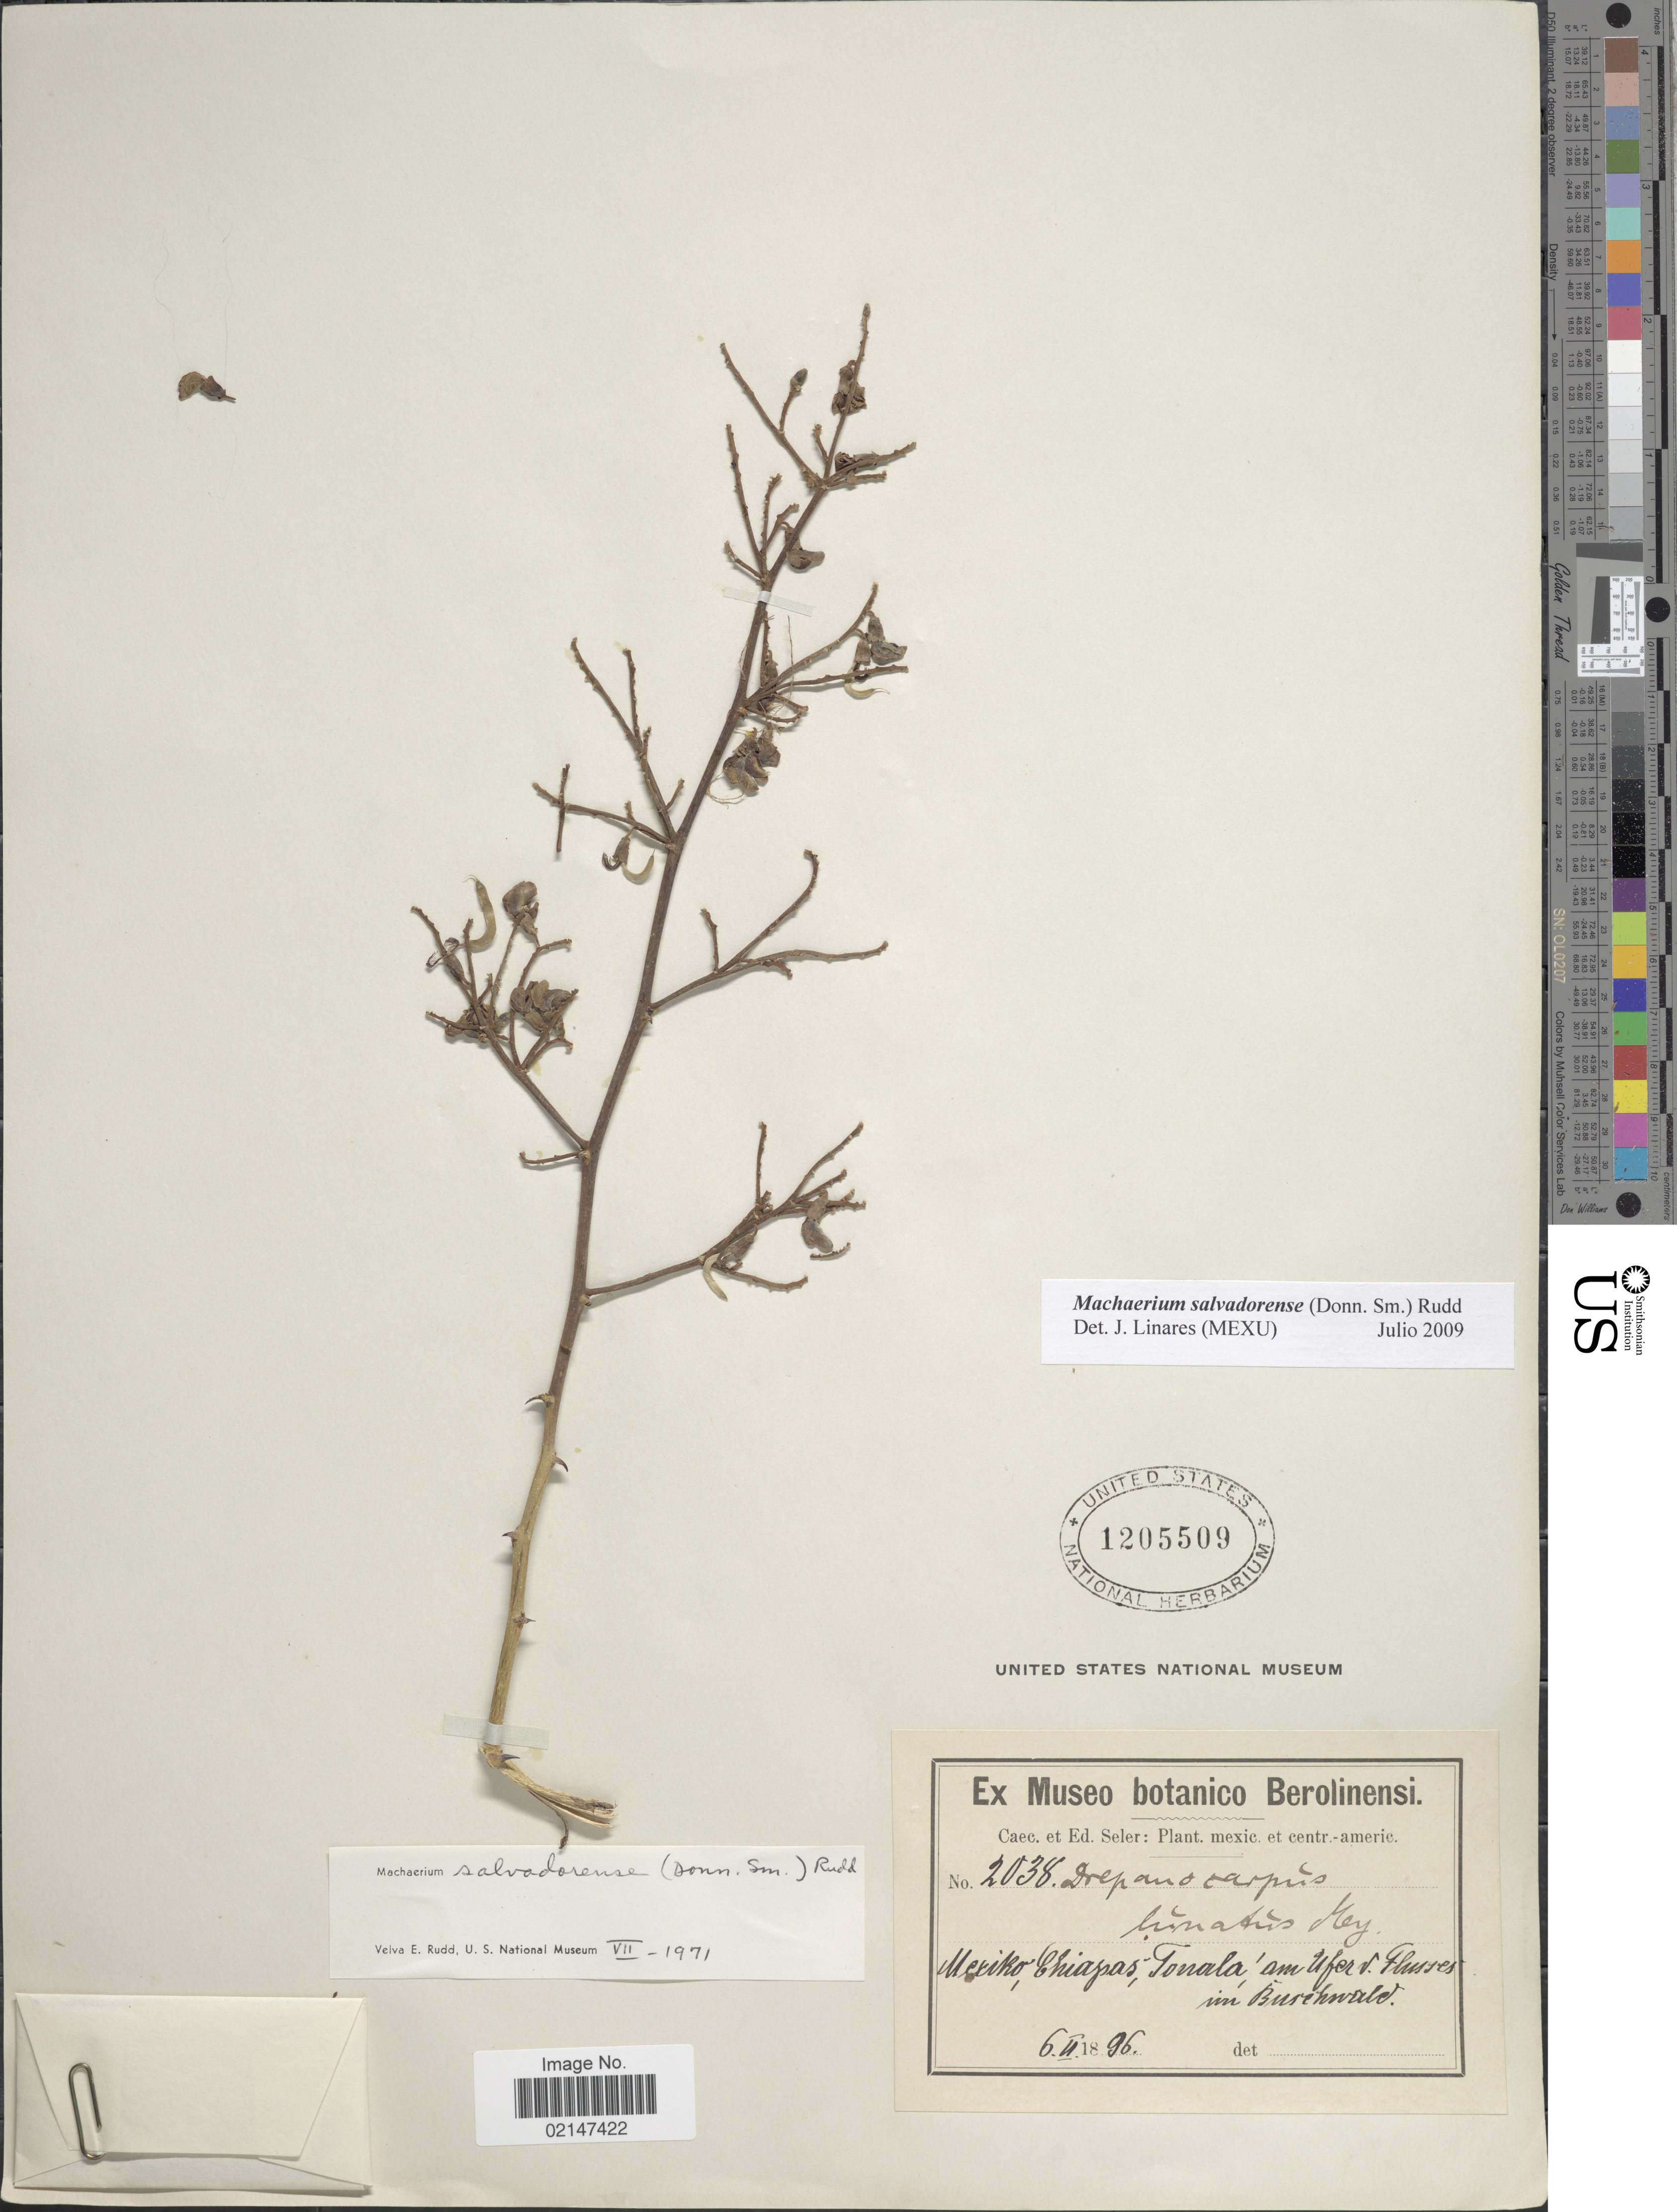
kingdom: Plantae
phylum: Tracheophyta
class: Magnoliopsida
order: Fabales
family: Fabaceae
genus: Machaerium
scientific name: Machaerium salvadorense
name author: (Donn. Sm.) Rudd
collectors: ex Caec. et Ed Seler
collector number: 2038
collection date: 1896-06-06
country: Mexico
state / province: Chiapas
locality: Mexiko, Chiapas; Tonala, am Ufer d. Flusses im Buschwald.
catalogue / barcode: US 1205509